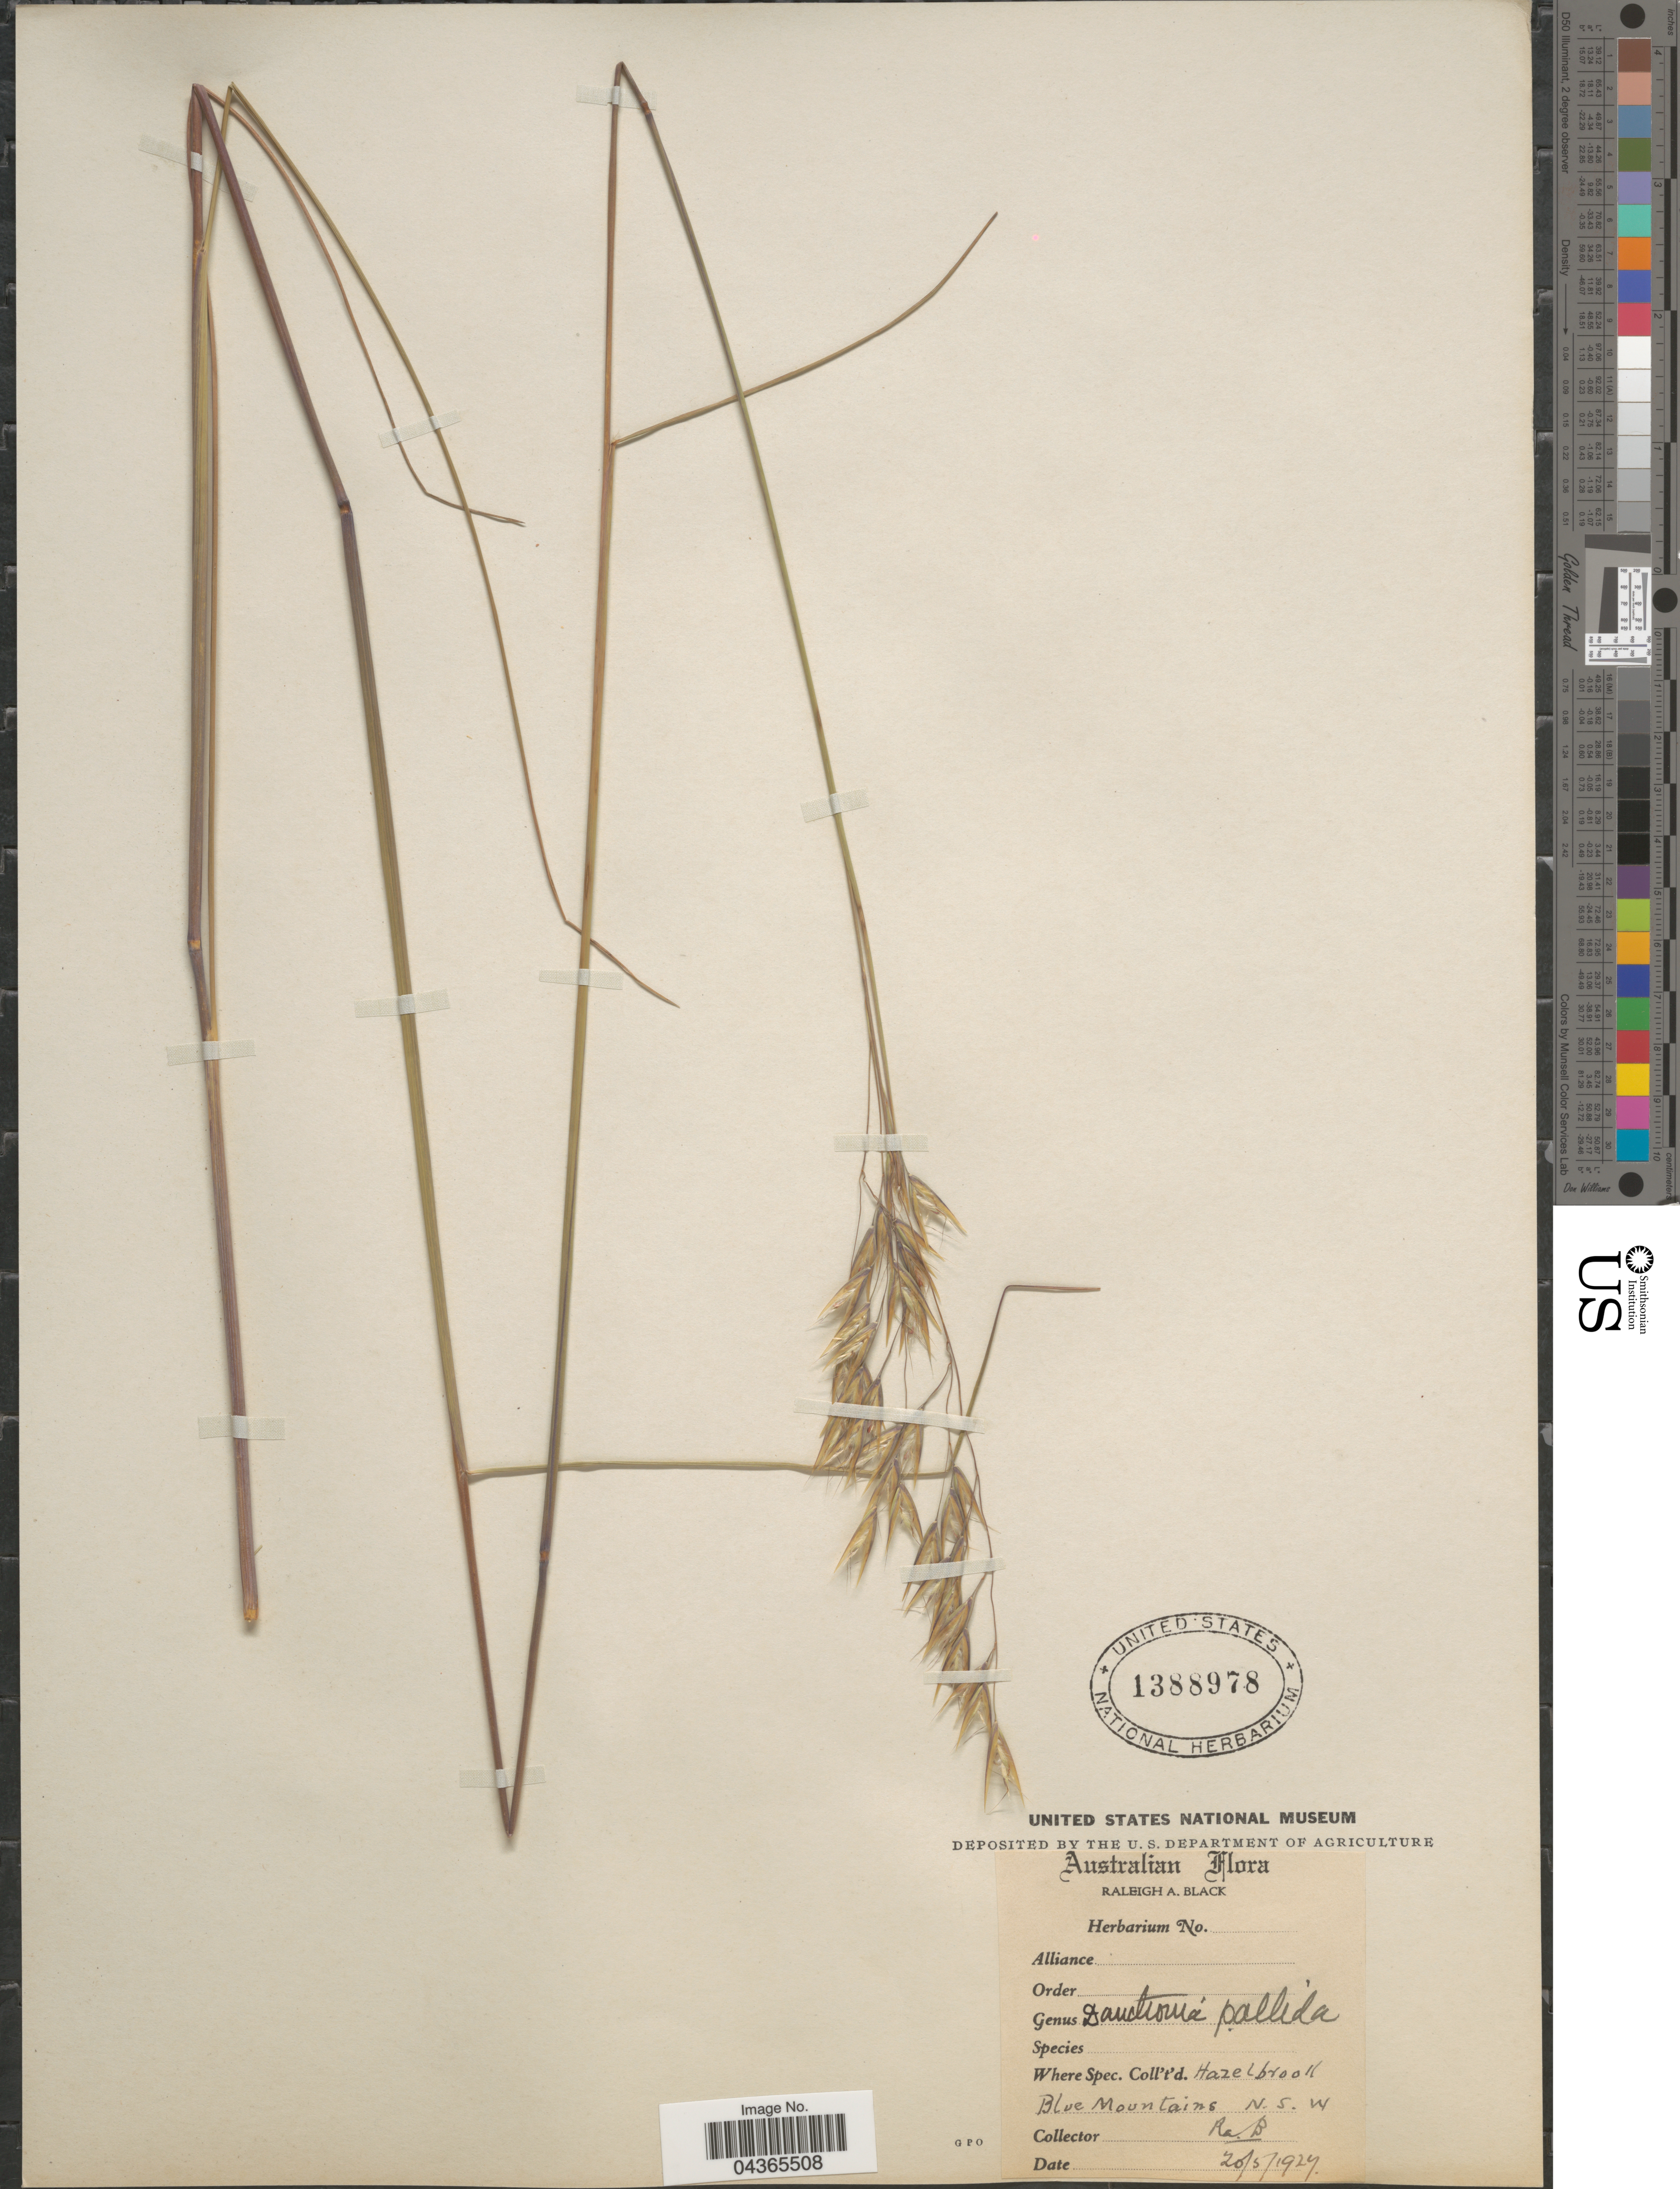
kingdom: Plantae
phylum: Tracheophyta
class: Liliopsida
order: Poales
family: Poaceae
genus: Rytidosperma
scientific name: Rytidosperma pallidum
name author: (R. Br.) A.M. Humphreys & H.P. Linder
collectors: R. A. Black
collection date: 1927-05-20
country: Australia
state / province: New South Wales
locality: Hazelbrook Blue Mountains.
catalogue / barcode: US 1388978